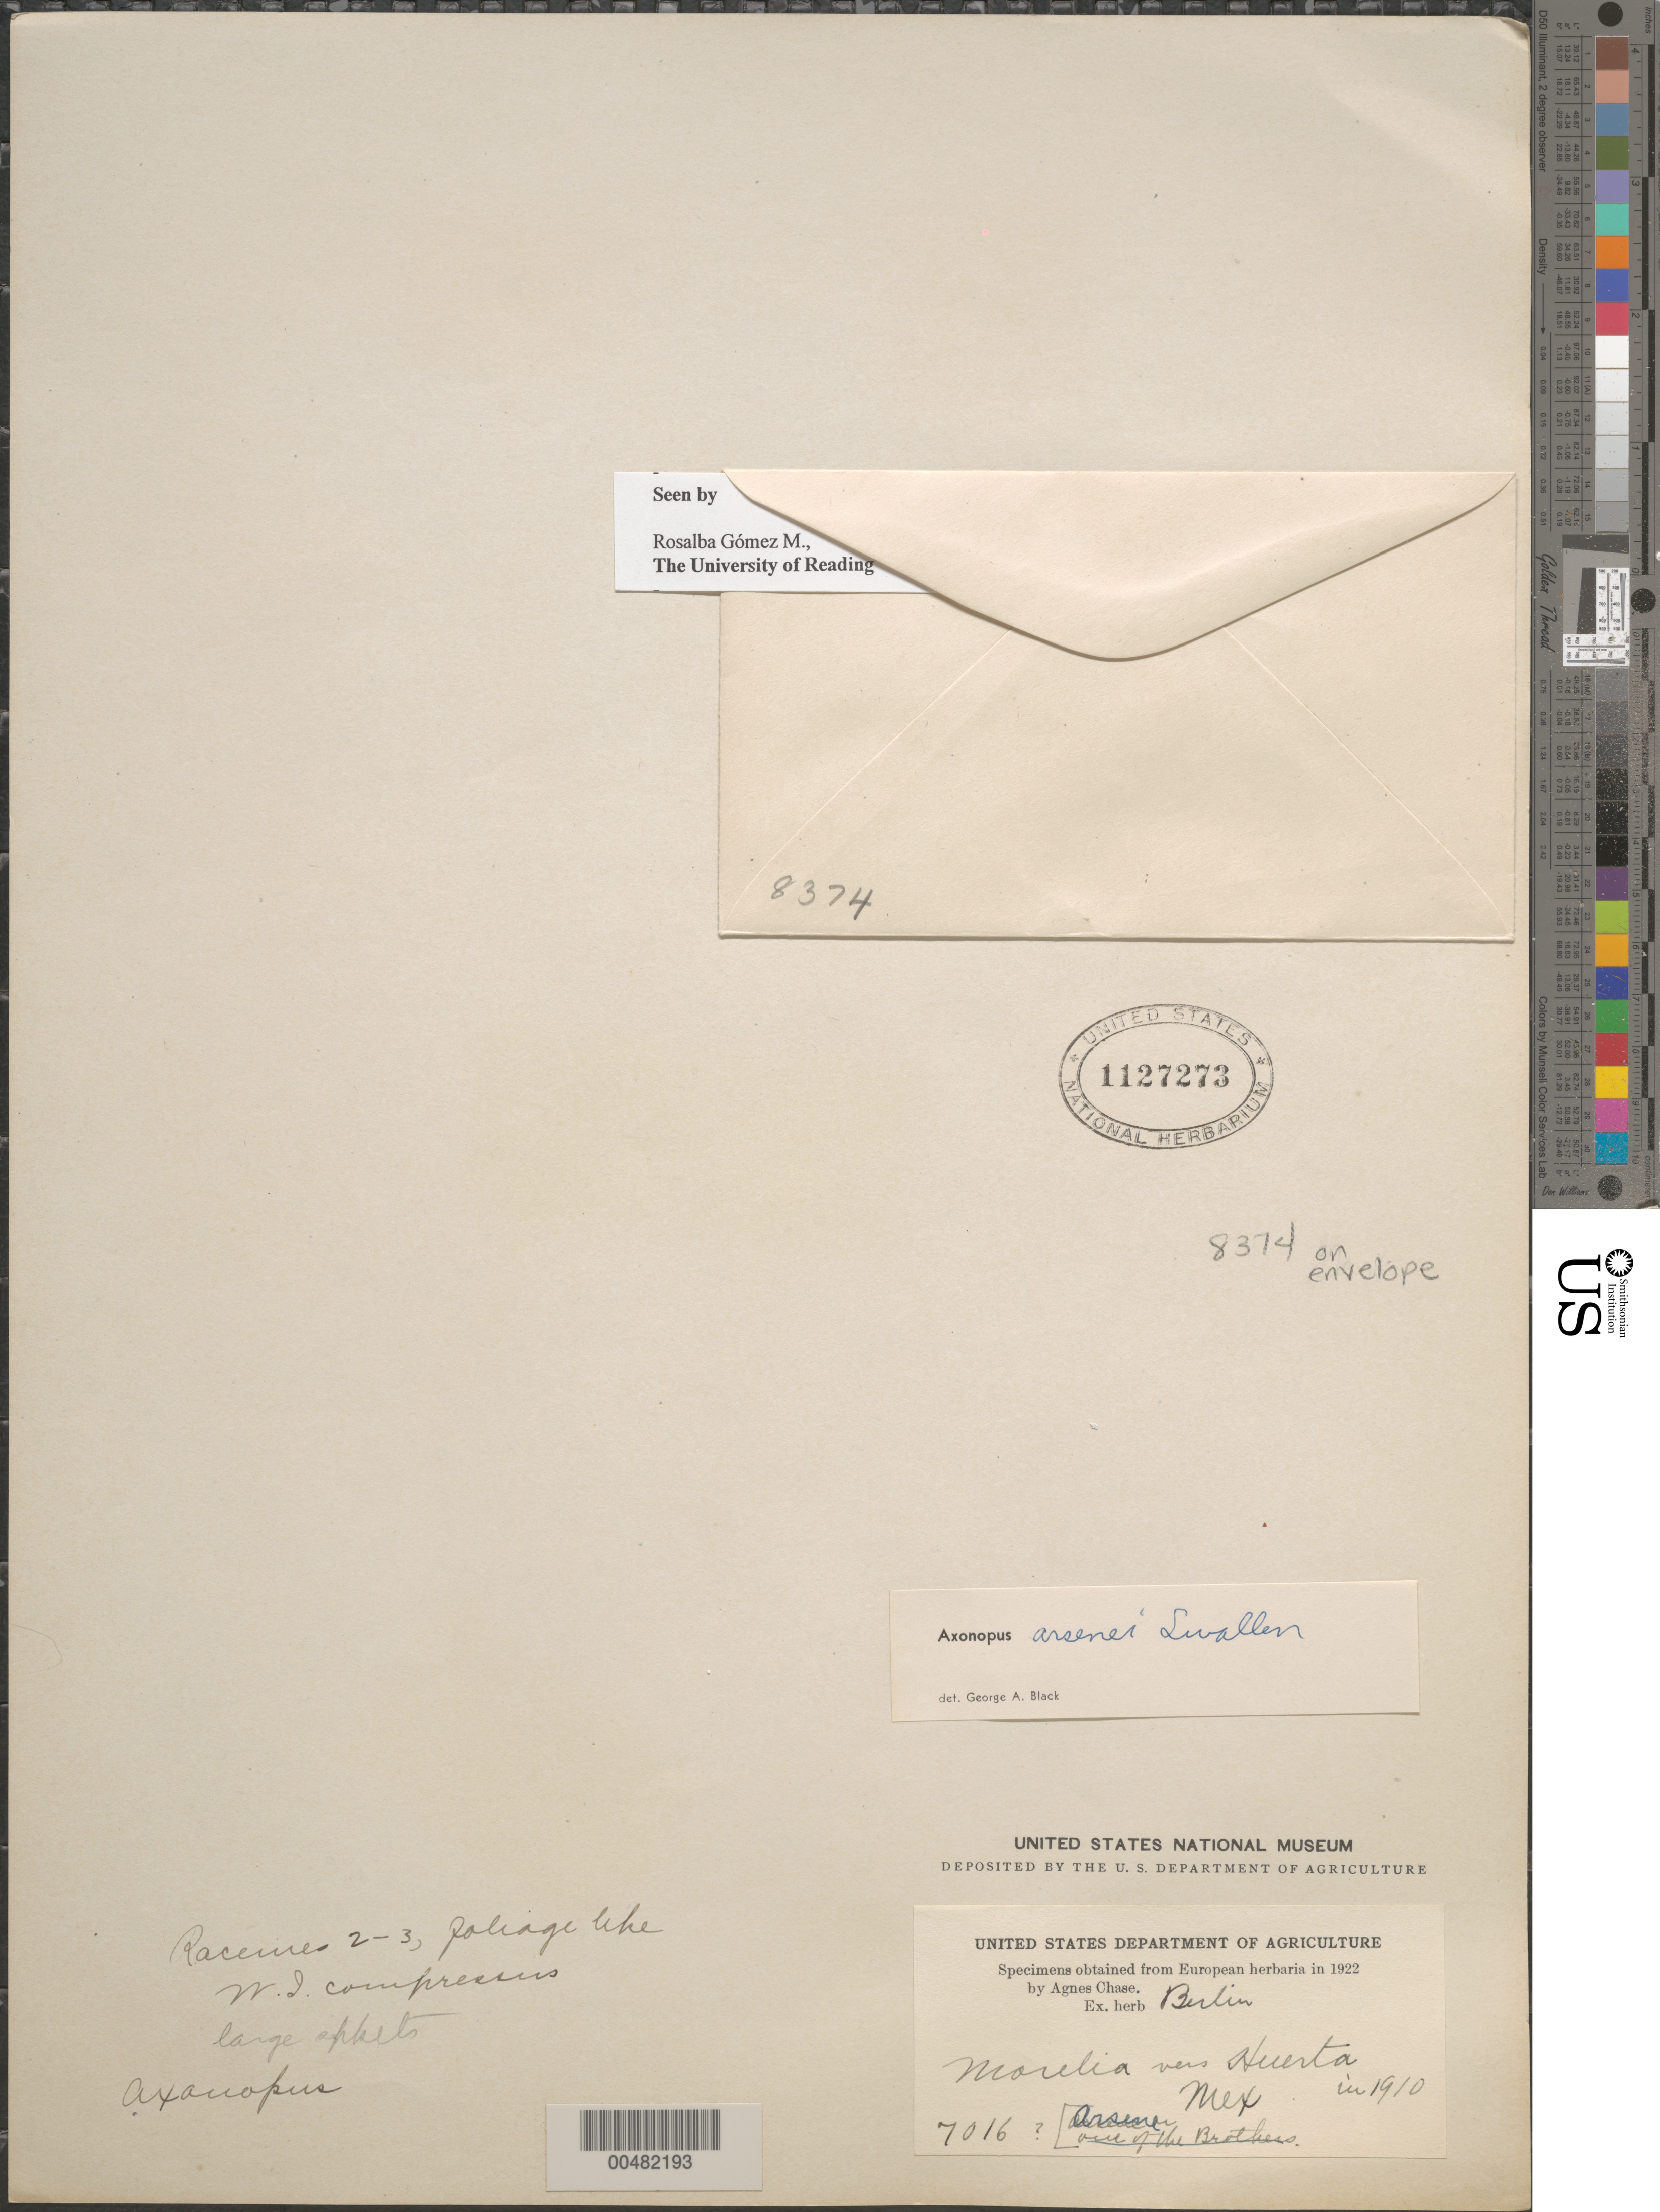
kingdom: Plantae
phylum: Tracheophyta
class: Liliopsida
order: Poales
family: Poaceae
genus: Axonopus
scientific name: Axonopus arsenei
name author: Swallen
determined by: Black, G. A.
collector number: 7016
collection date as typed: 1910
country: Mexico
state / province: Michoacán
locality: Morelia vers Huerta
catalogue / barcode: US 1127273